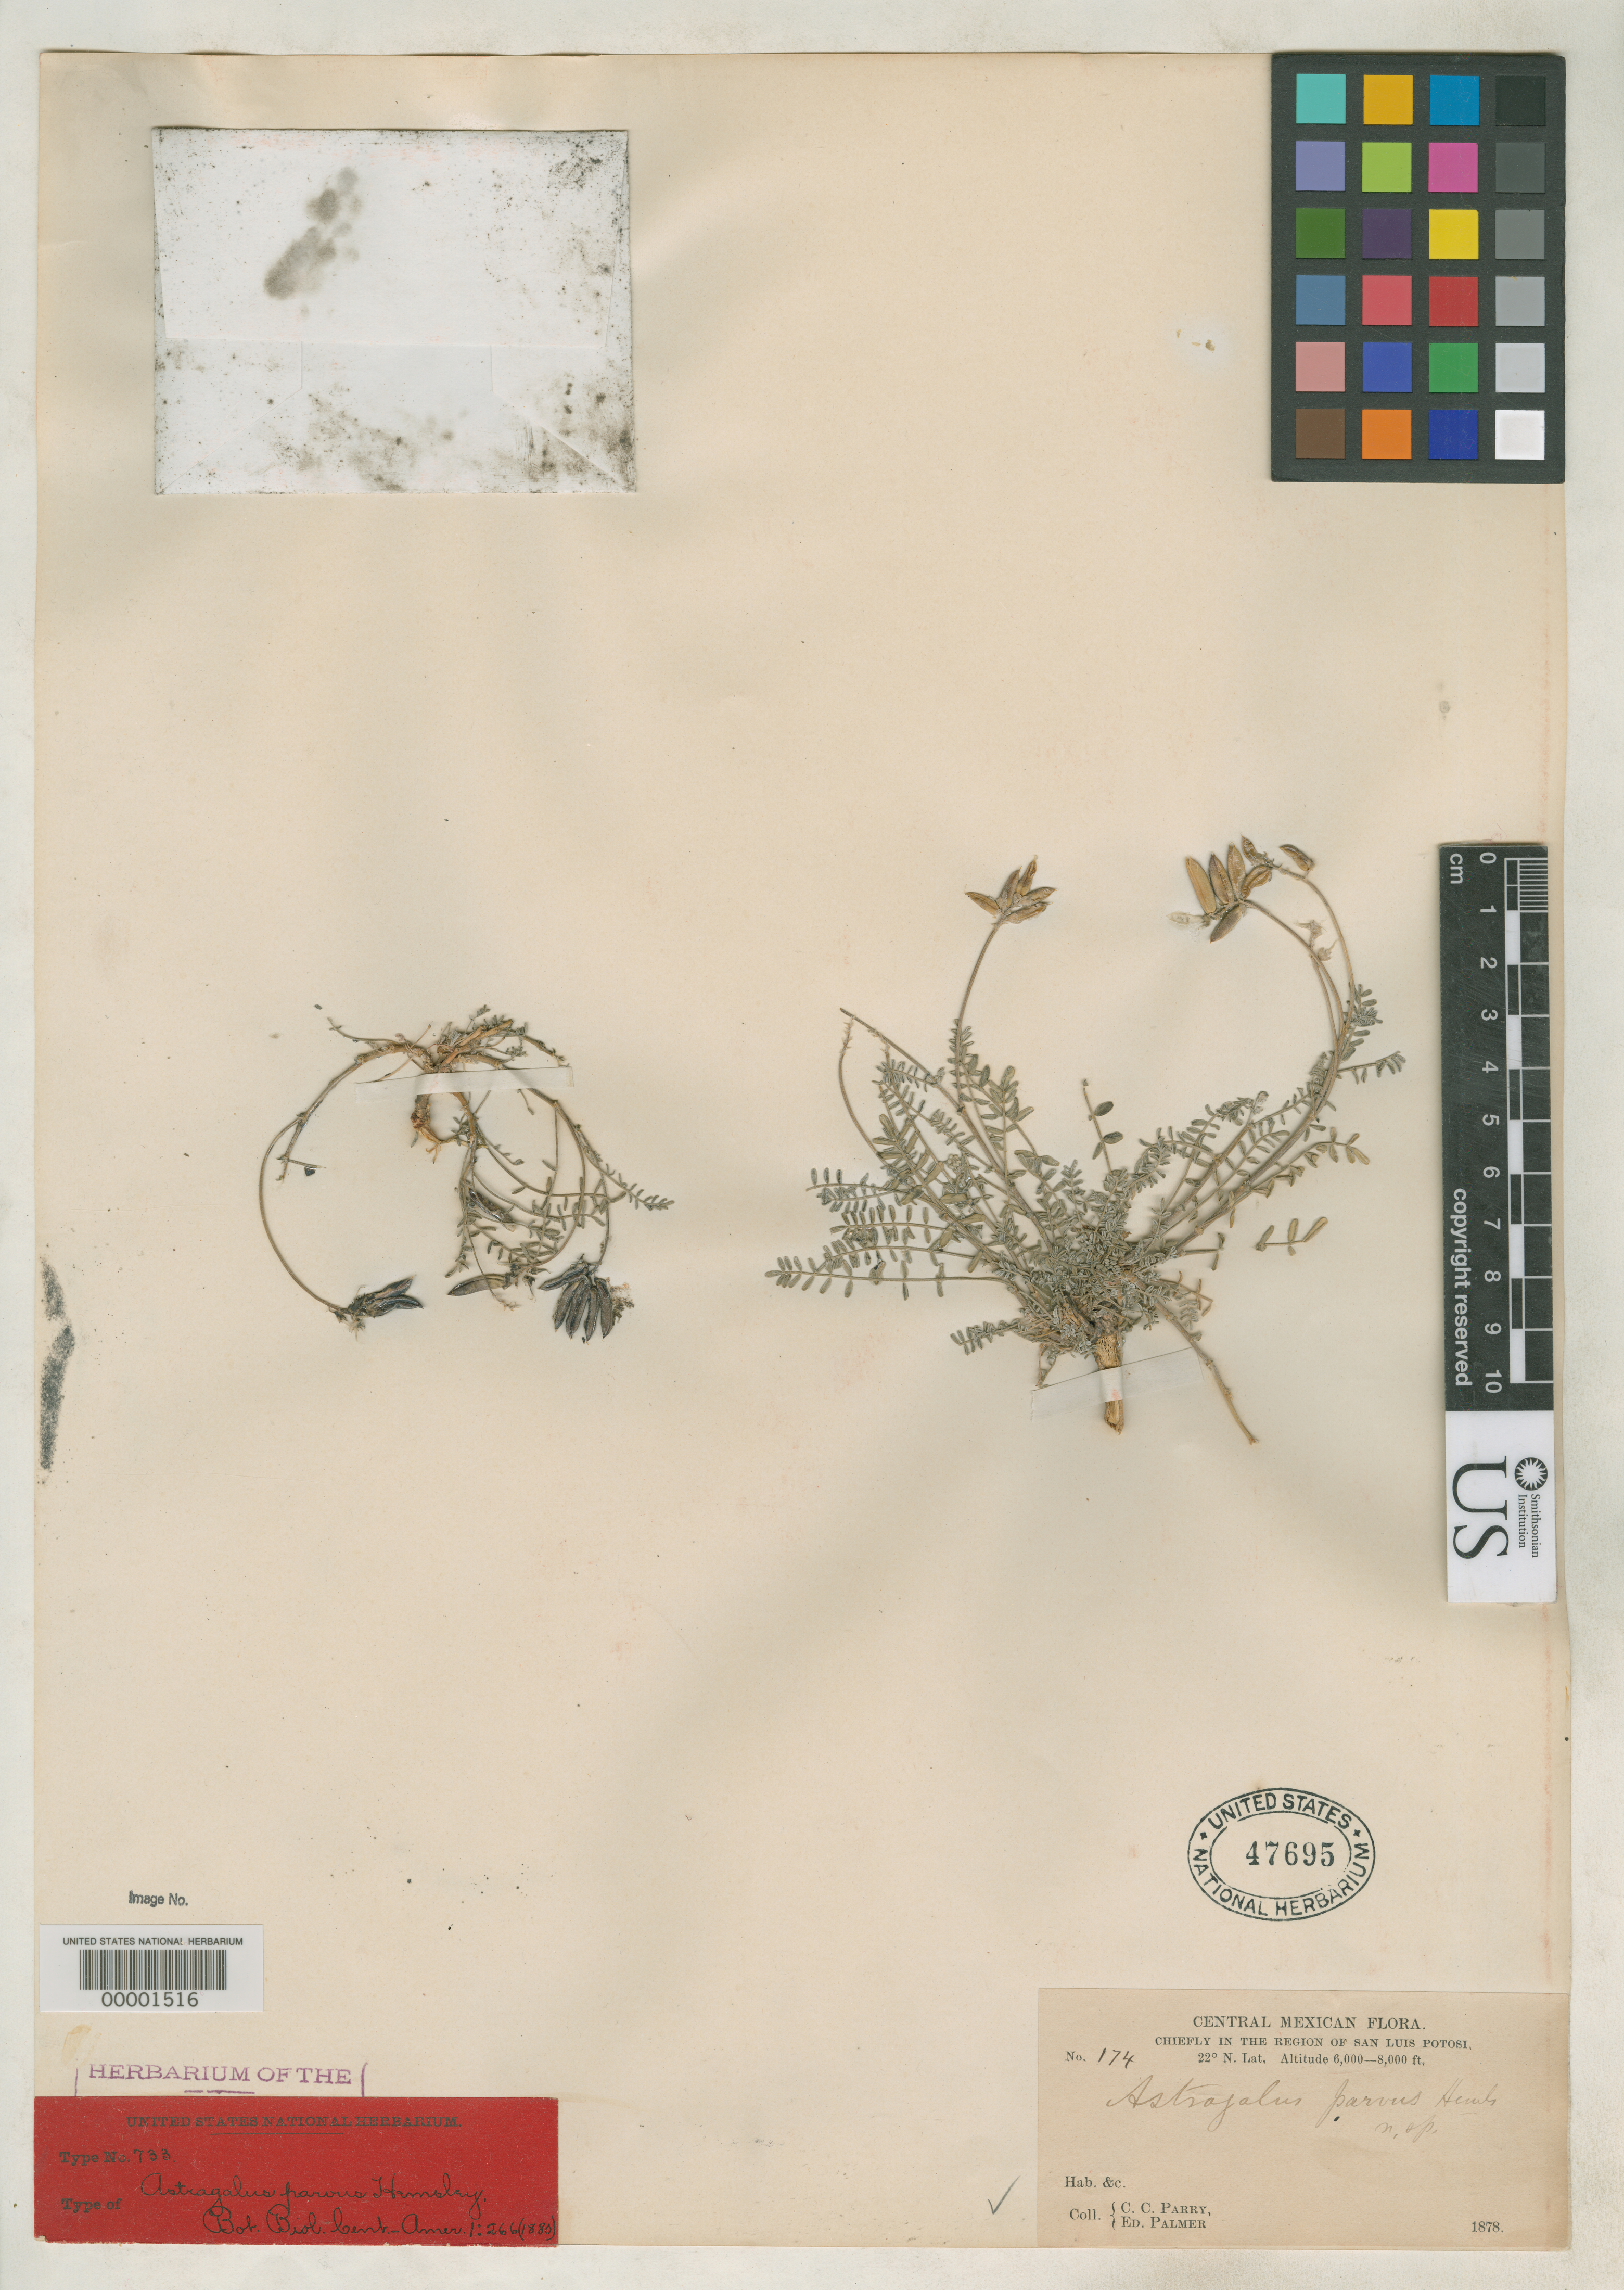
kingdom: Plantae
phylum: Tracheophyta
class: Magnoliopsida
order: Fabales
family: Fabaceae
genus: Astragalus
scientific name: Astragalus parvus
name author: Hemsl.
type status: Isotype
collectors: C. C. Parry & E. Palmer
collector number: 174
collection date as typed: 1878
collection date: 1878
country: Mexico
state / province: San Luis Potosi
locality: San Luis Potosi; alt. 6000-8000 ft.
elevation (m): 1829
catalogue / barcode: US 47695